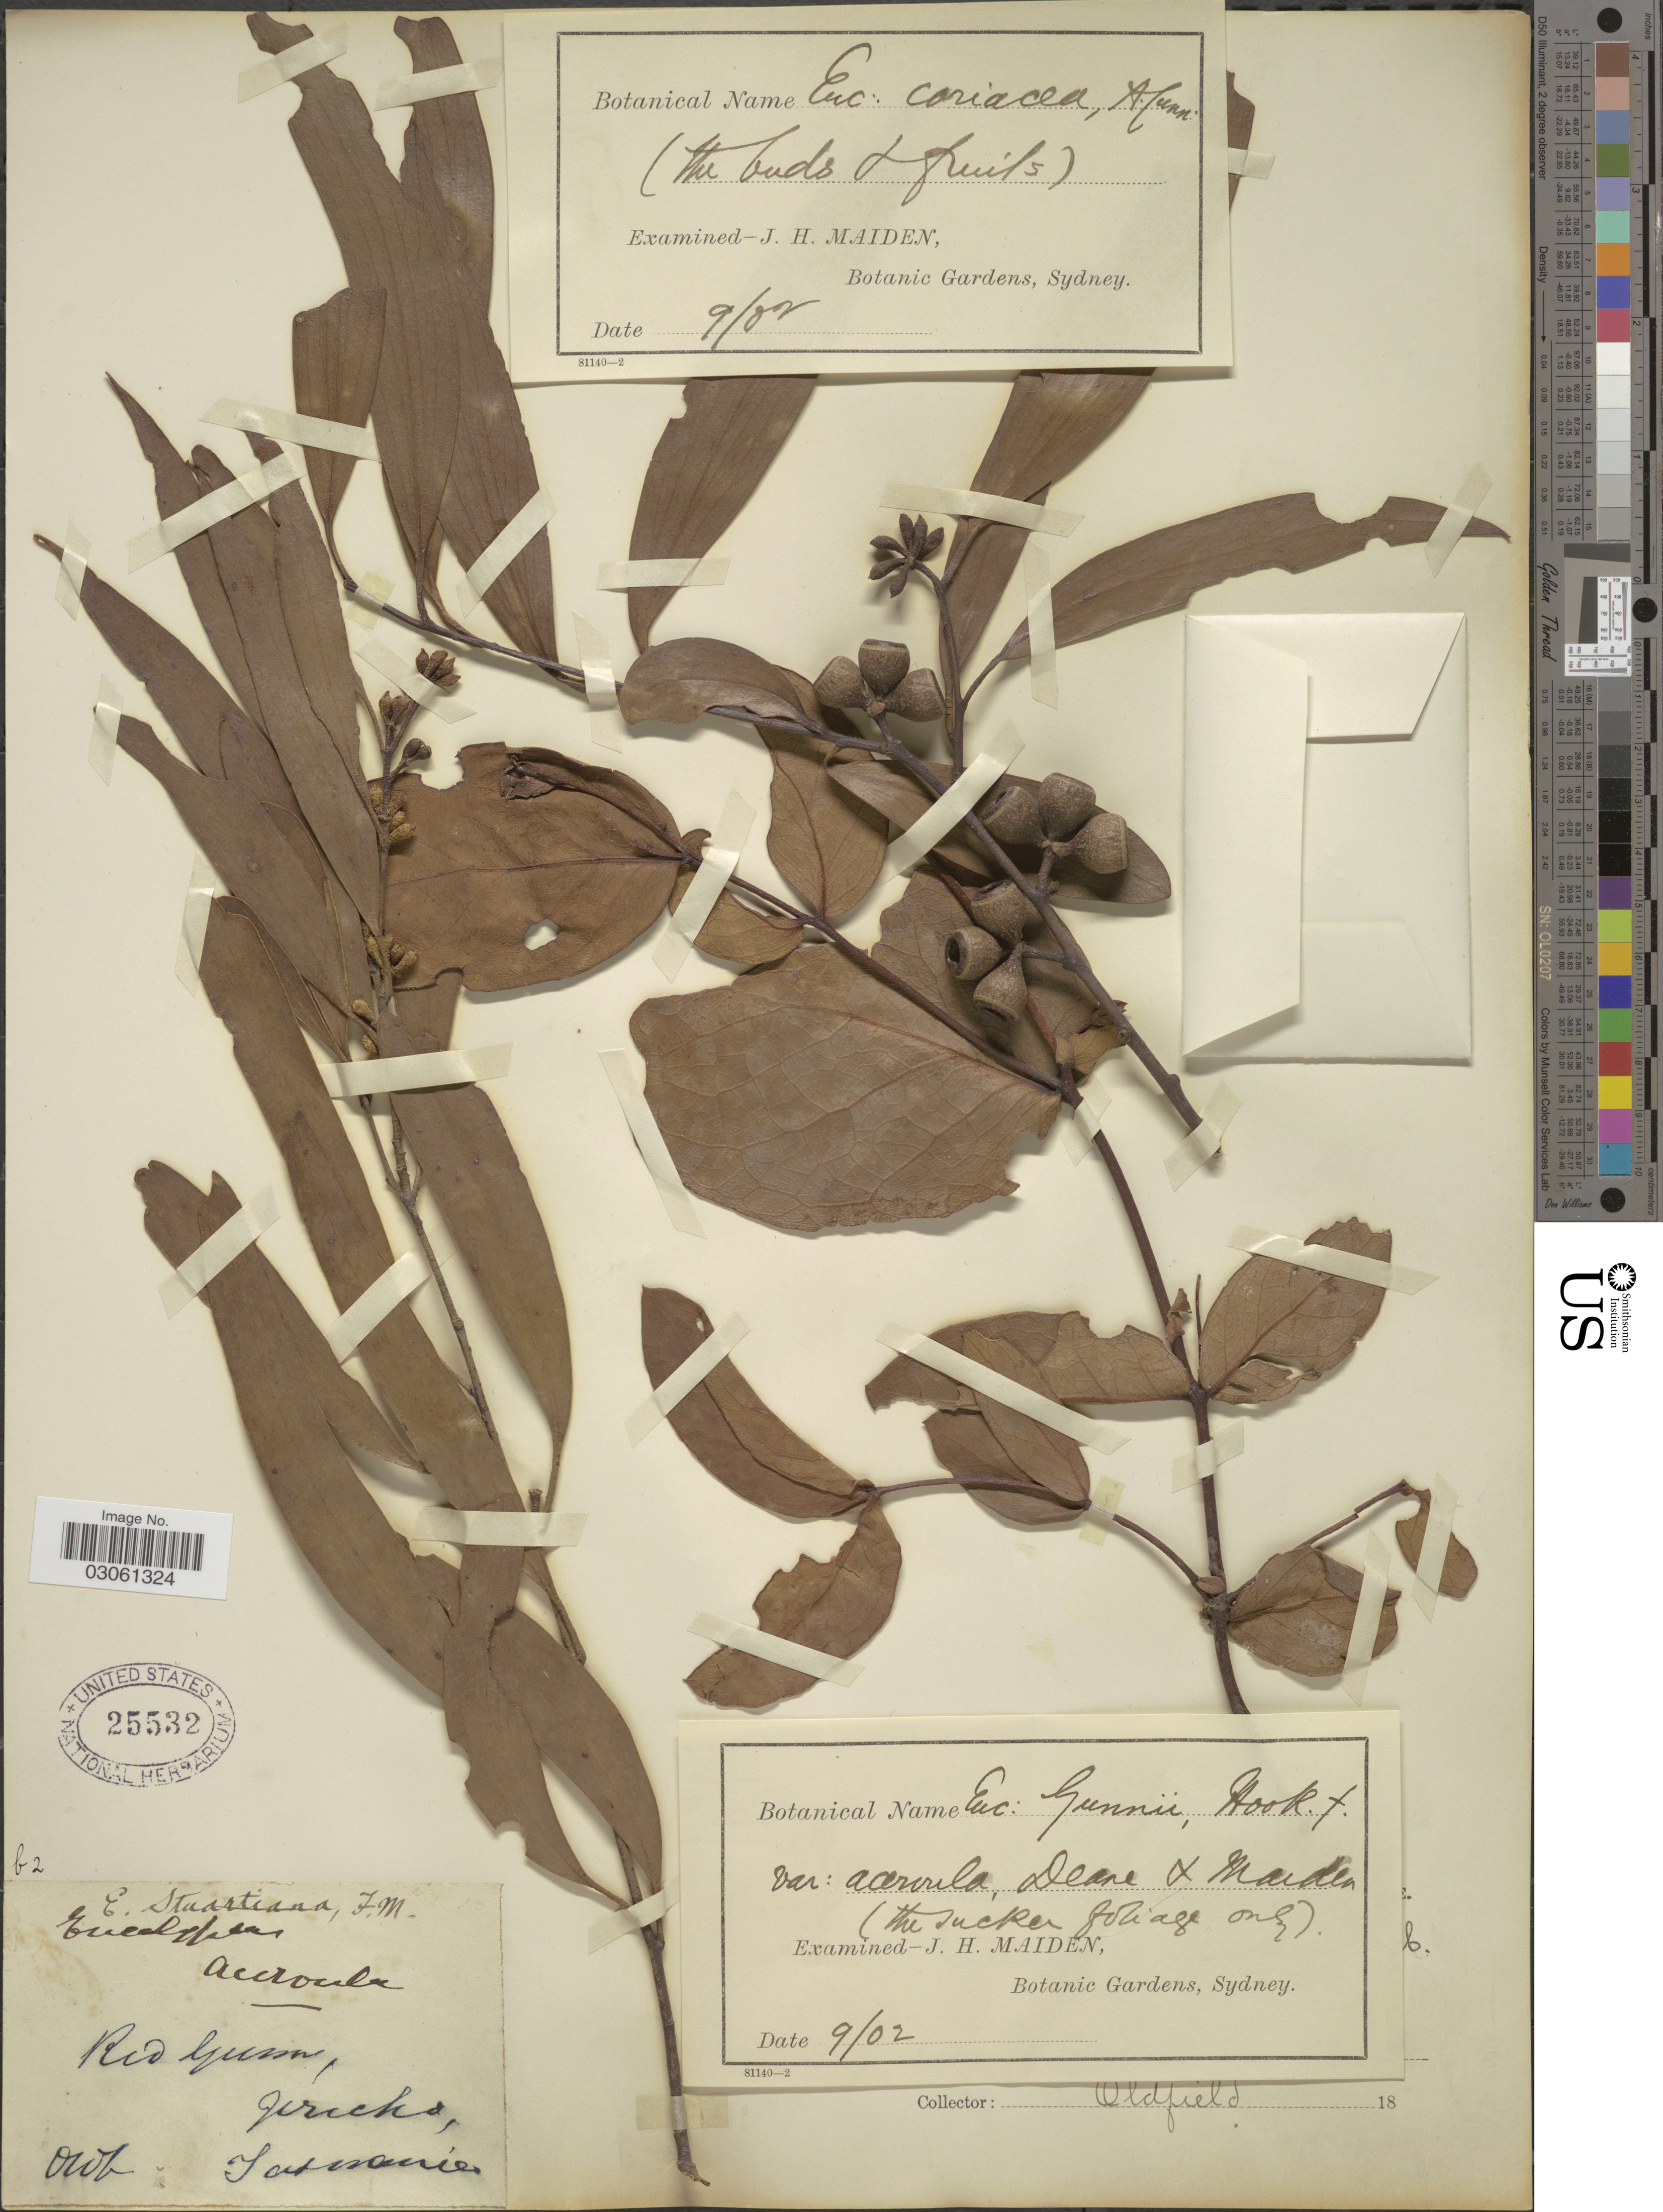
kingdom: Plantae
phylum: Tracheophyta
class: Magnoliopsida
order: Myrtales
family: Myrtaceae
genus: Eucalyptus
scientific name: Eucalyptus gunnii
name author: Hook. f.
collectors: Oldfield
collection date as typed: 18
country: Australia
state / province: Tasmania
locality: Rio Gum, Jericho.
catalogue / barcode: US 25532